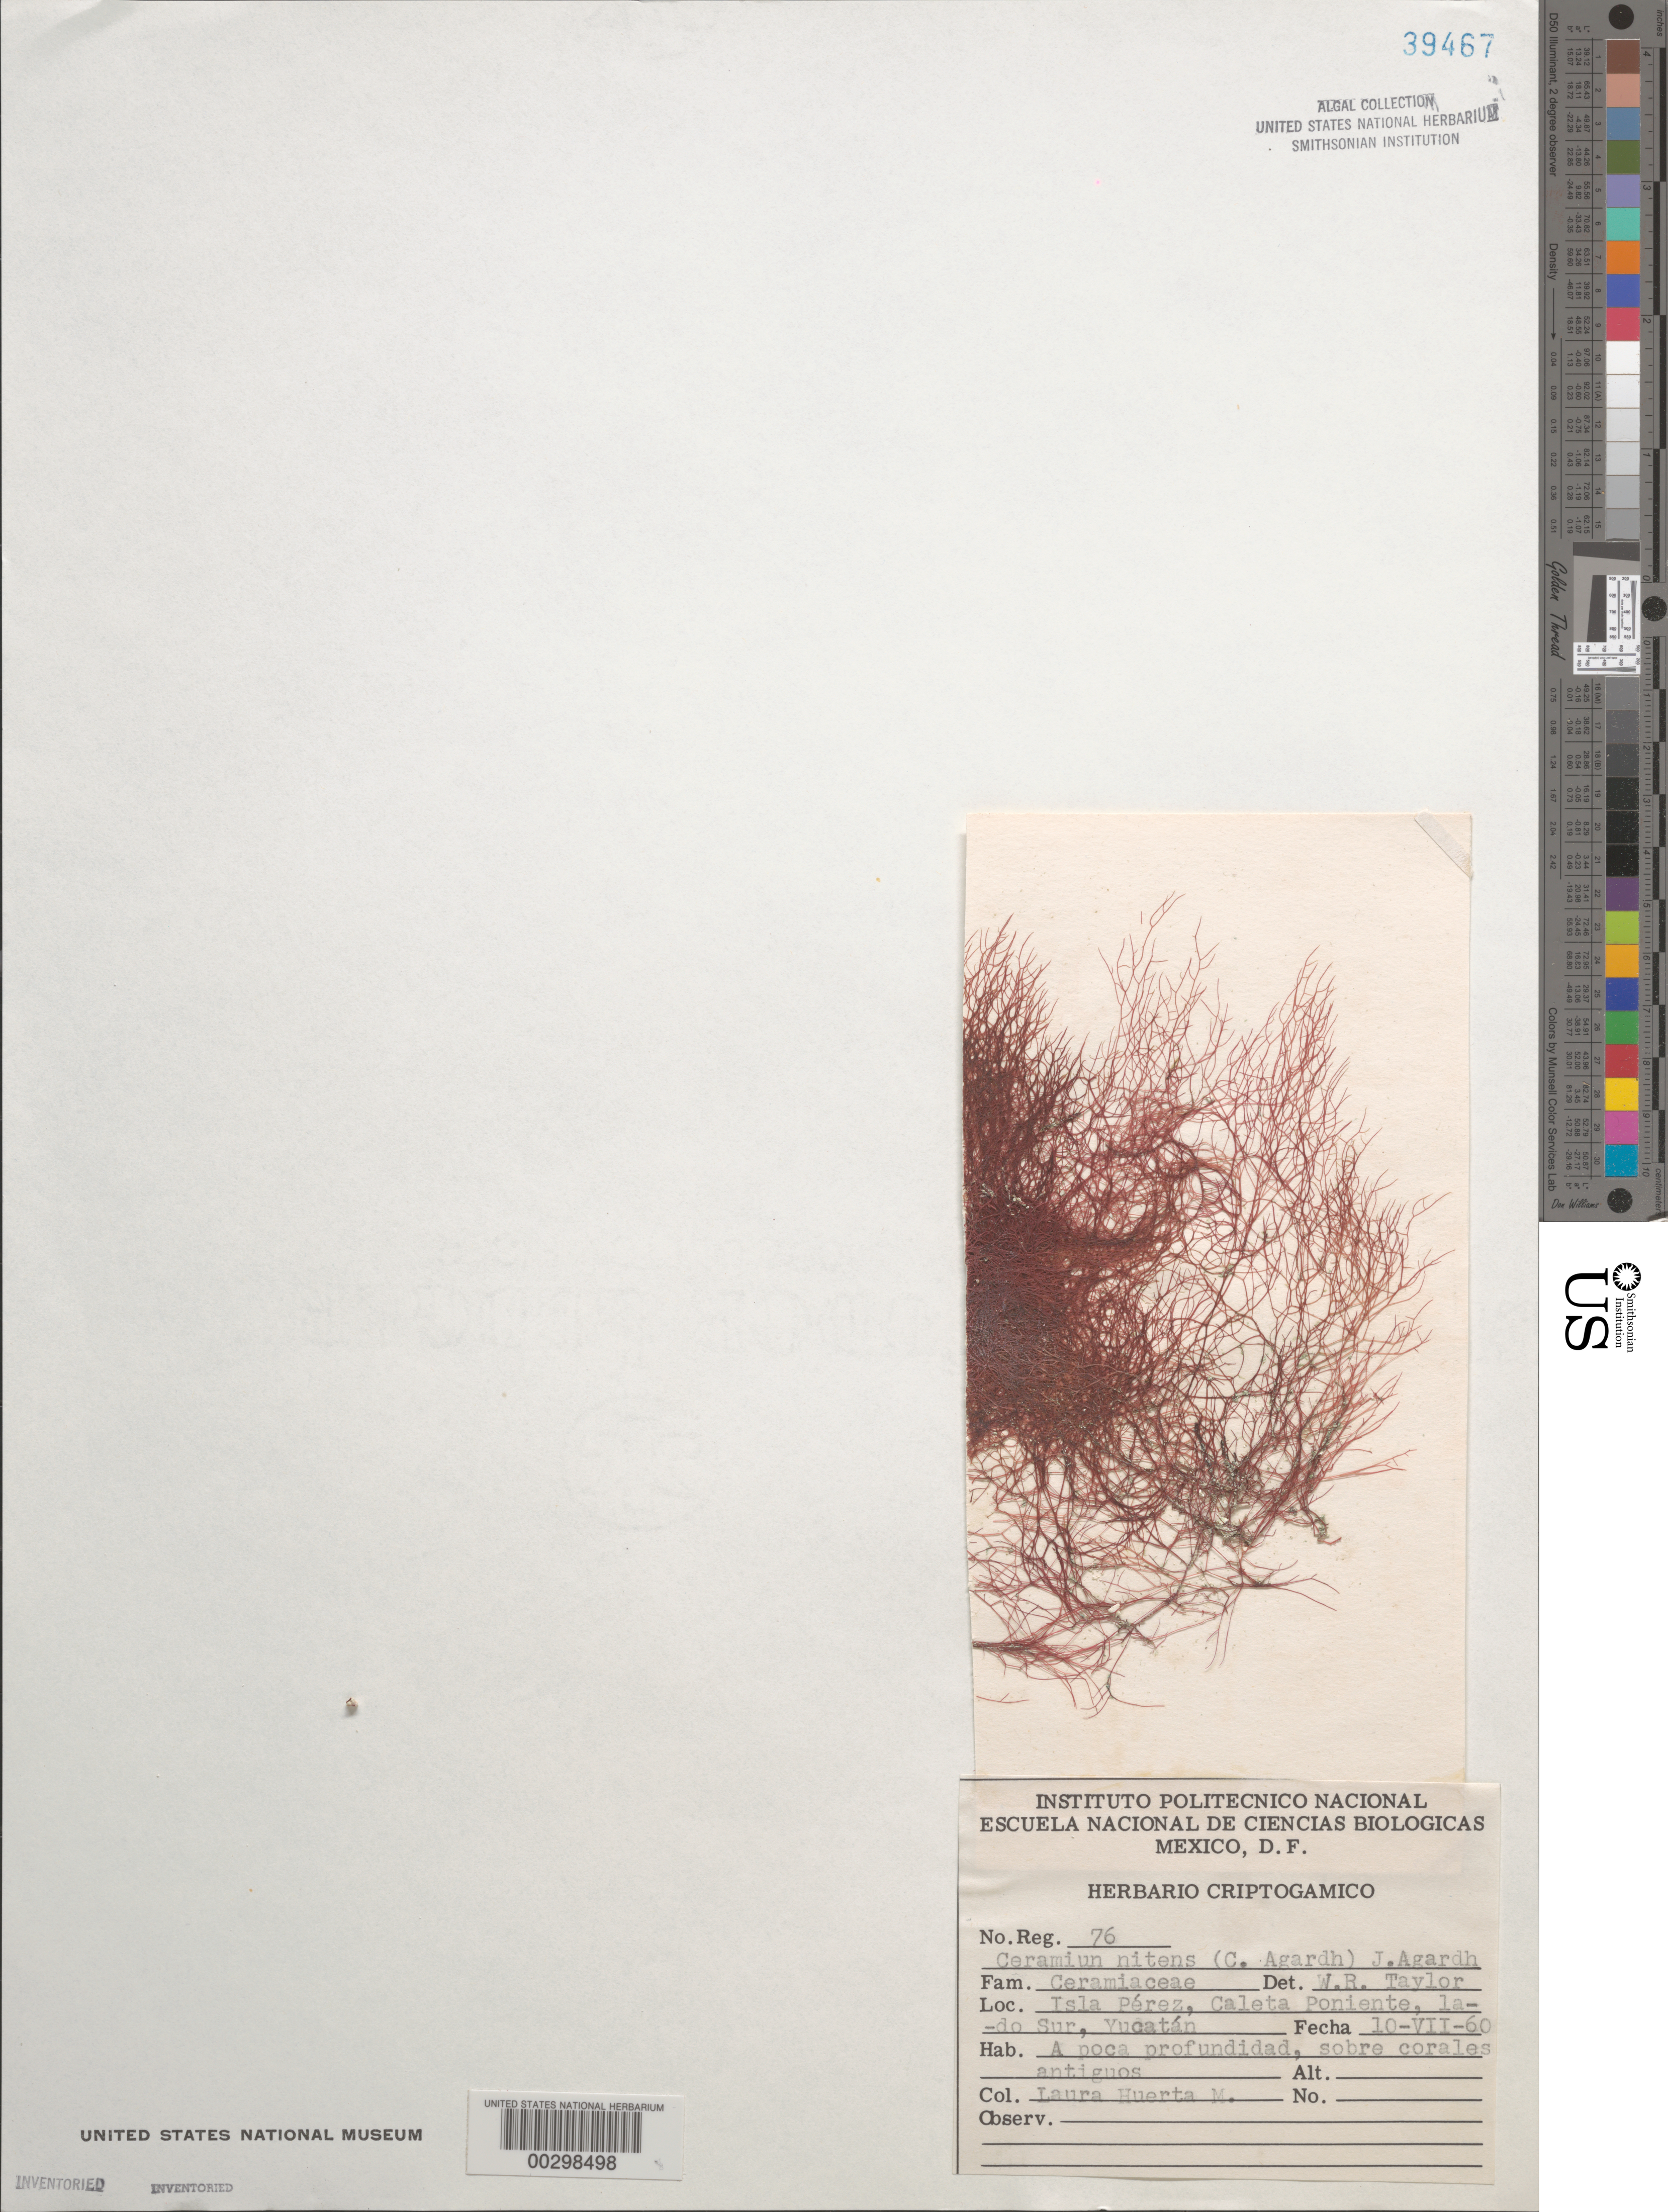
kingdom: Plantae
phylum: Rhodophyta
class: Florideophyceae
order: Ceramiales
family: Ceramiaceae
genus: Ceramium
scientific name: Ceramium nitens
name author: (C. Agardh) J. Agardh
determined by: Taylor, William R.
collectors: L. Huerta M.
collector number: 76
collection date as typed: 10 Jul 1960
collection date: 1960-07-10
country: Mexico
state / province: Yucatan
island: Isla Perez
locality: Caleta Poniente, Lado Sur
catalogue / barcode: US 39467